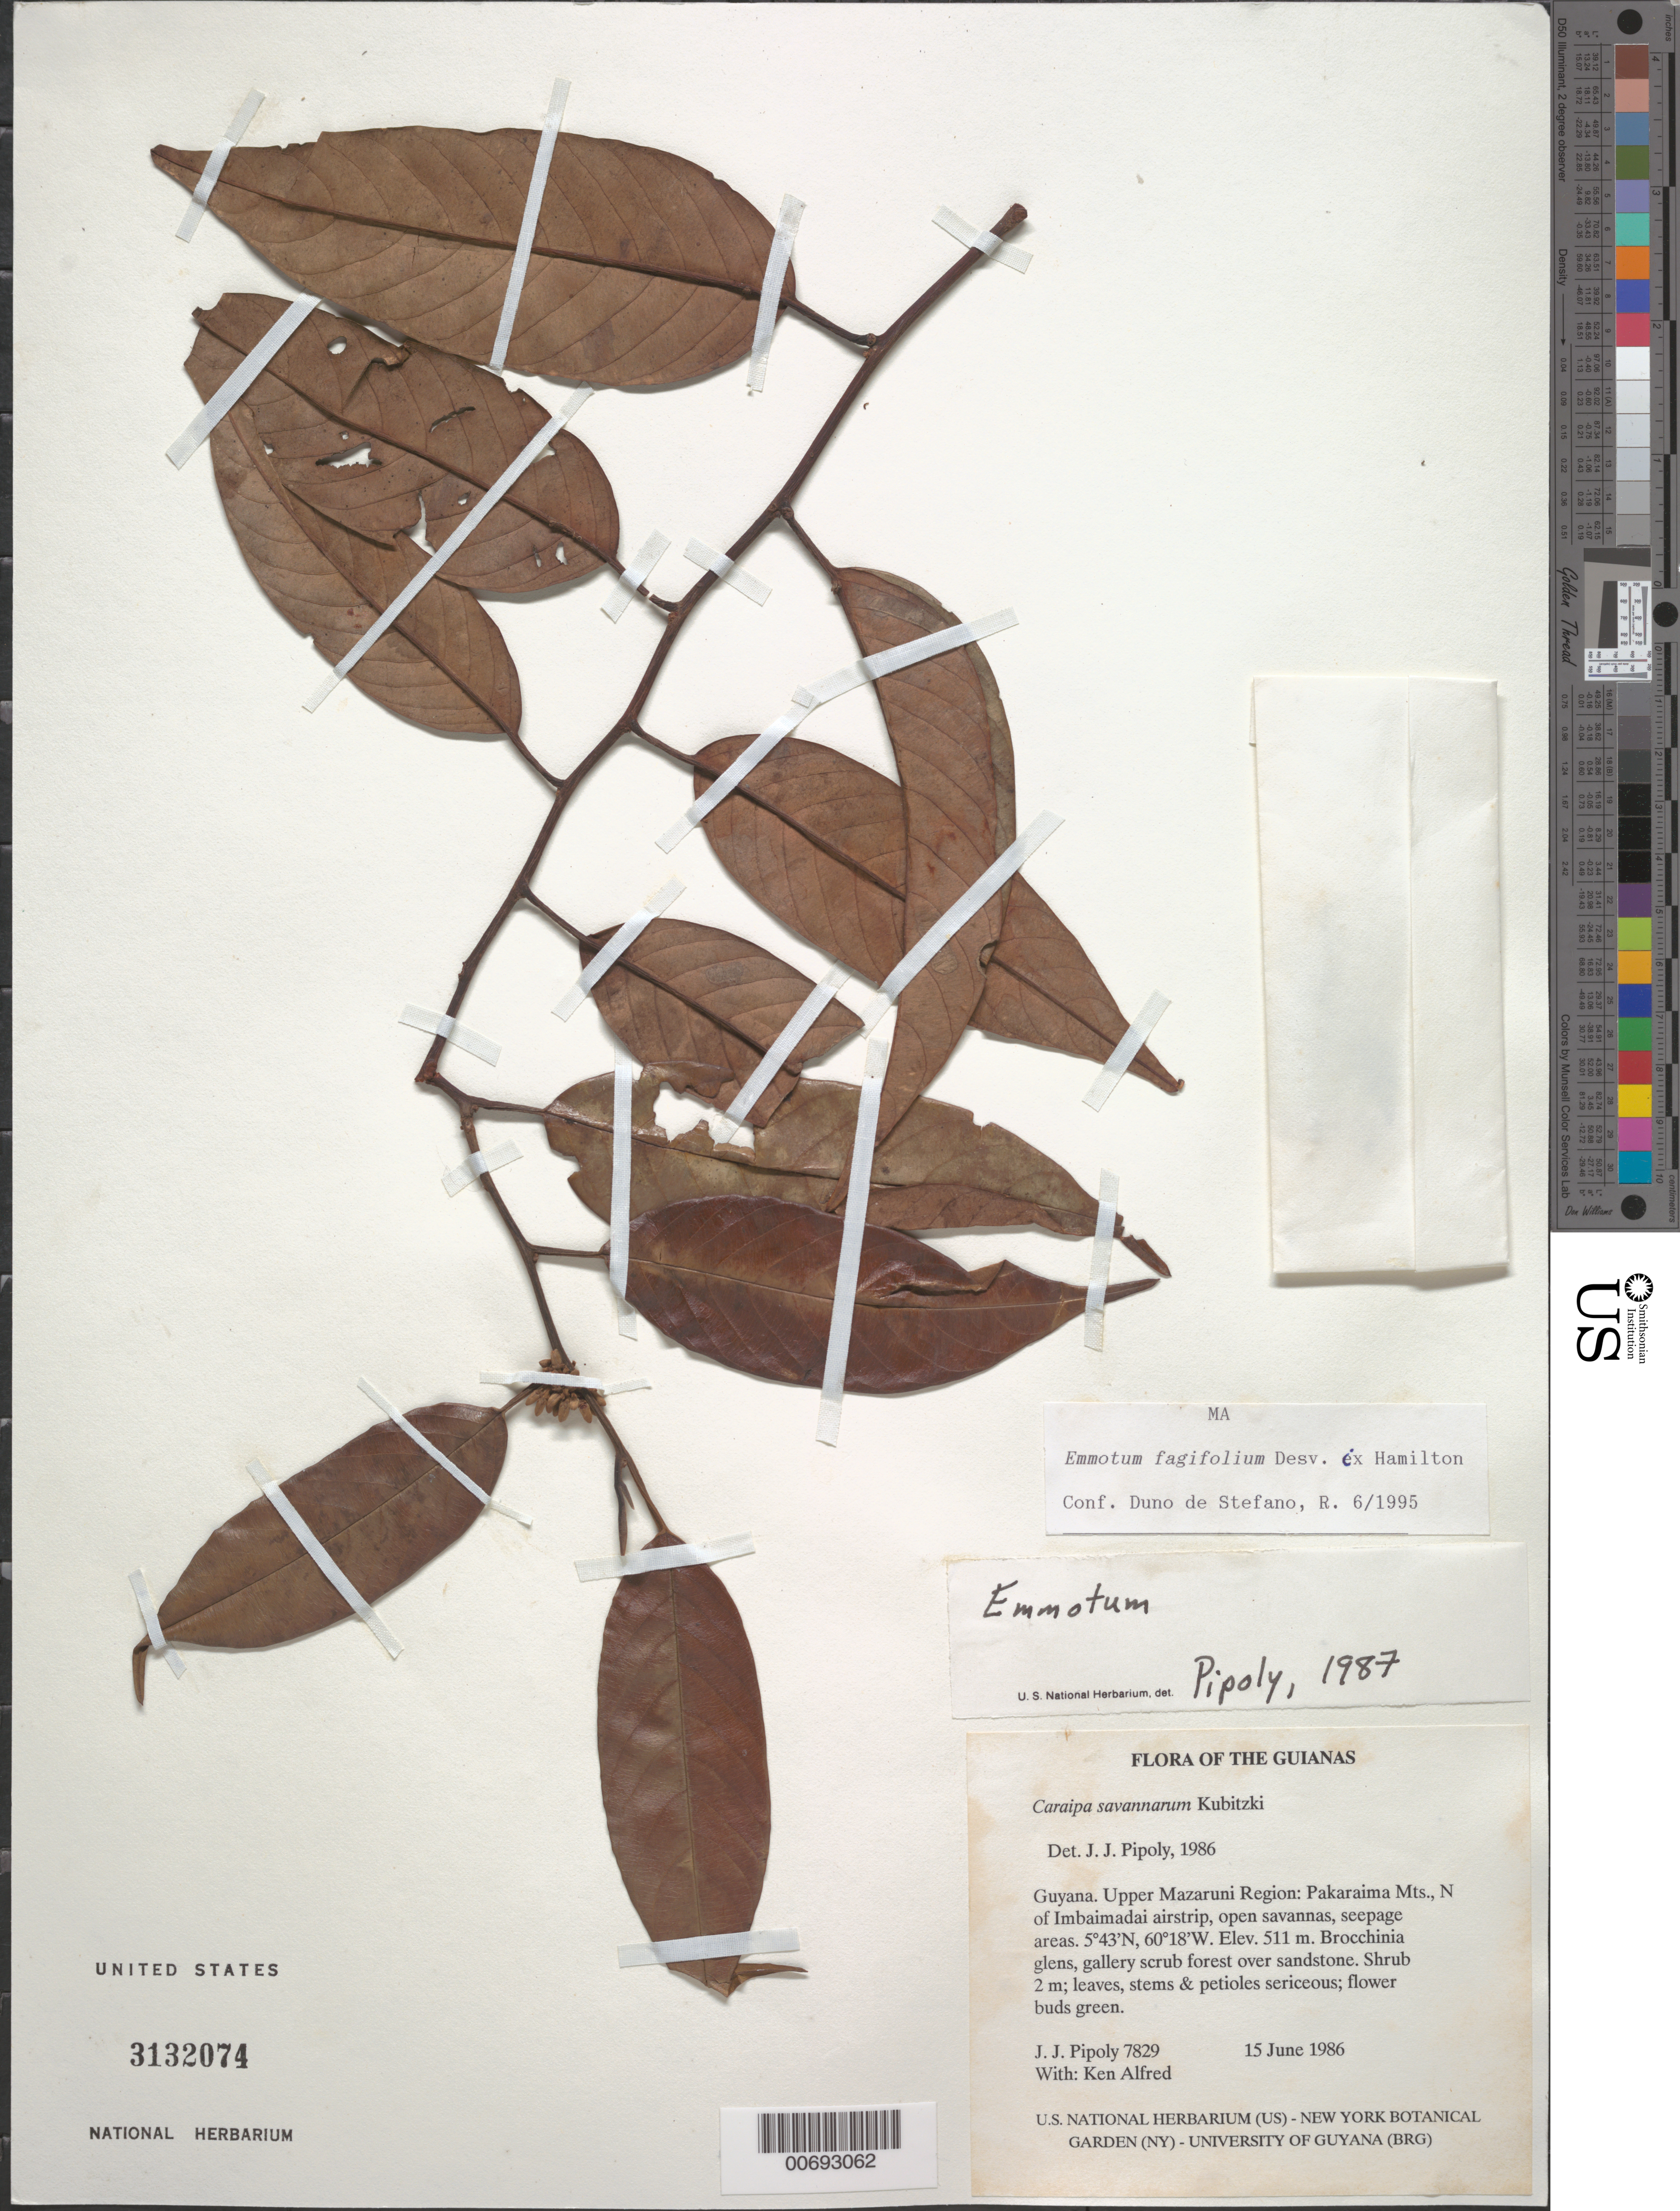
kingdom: Plantae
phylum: Tracheophyta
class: Magnoliopsida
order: Metteniusales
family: Metteniusaceae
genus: Emmotum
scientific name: Emmotum fagifolium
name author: Desv. ex Ham.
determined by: Duno de Stefano, R.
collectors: J. J. Pipoly & K. Alfred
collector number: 7829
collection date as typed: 15 June 1986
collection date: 1986-06-15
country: Guyana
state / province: Cuyuni-Mazaruni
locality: Pakaraima Mts., N of Imbaimadai airstrip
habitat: Open savannas, seepage areas, Brocchinia glens, gallery scrub forest over sandstone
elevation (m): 511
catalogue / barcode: US 3132074